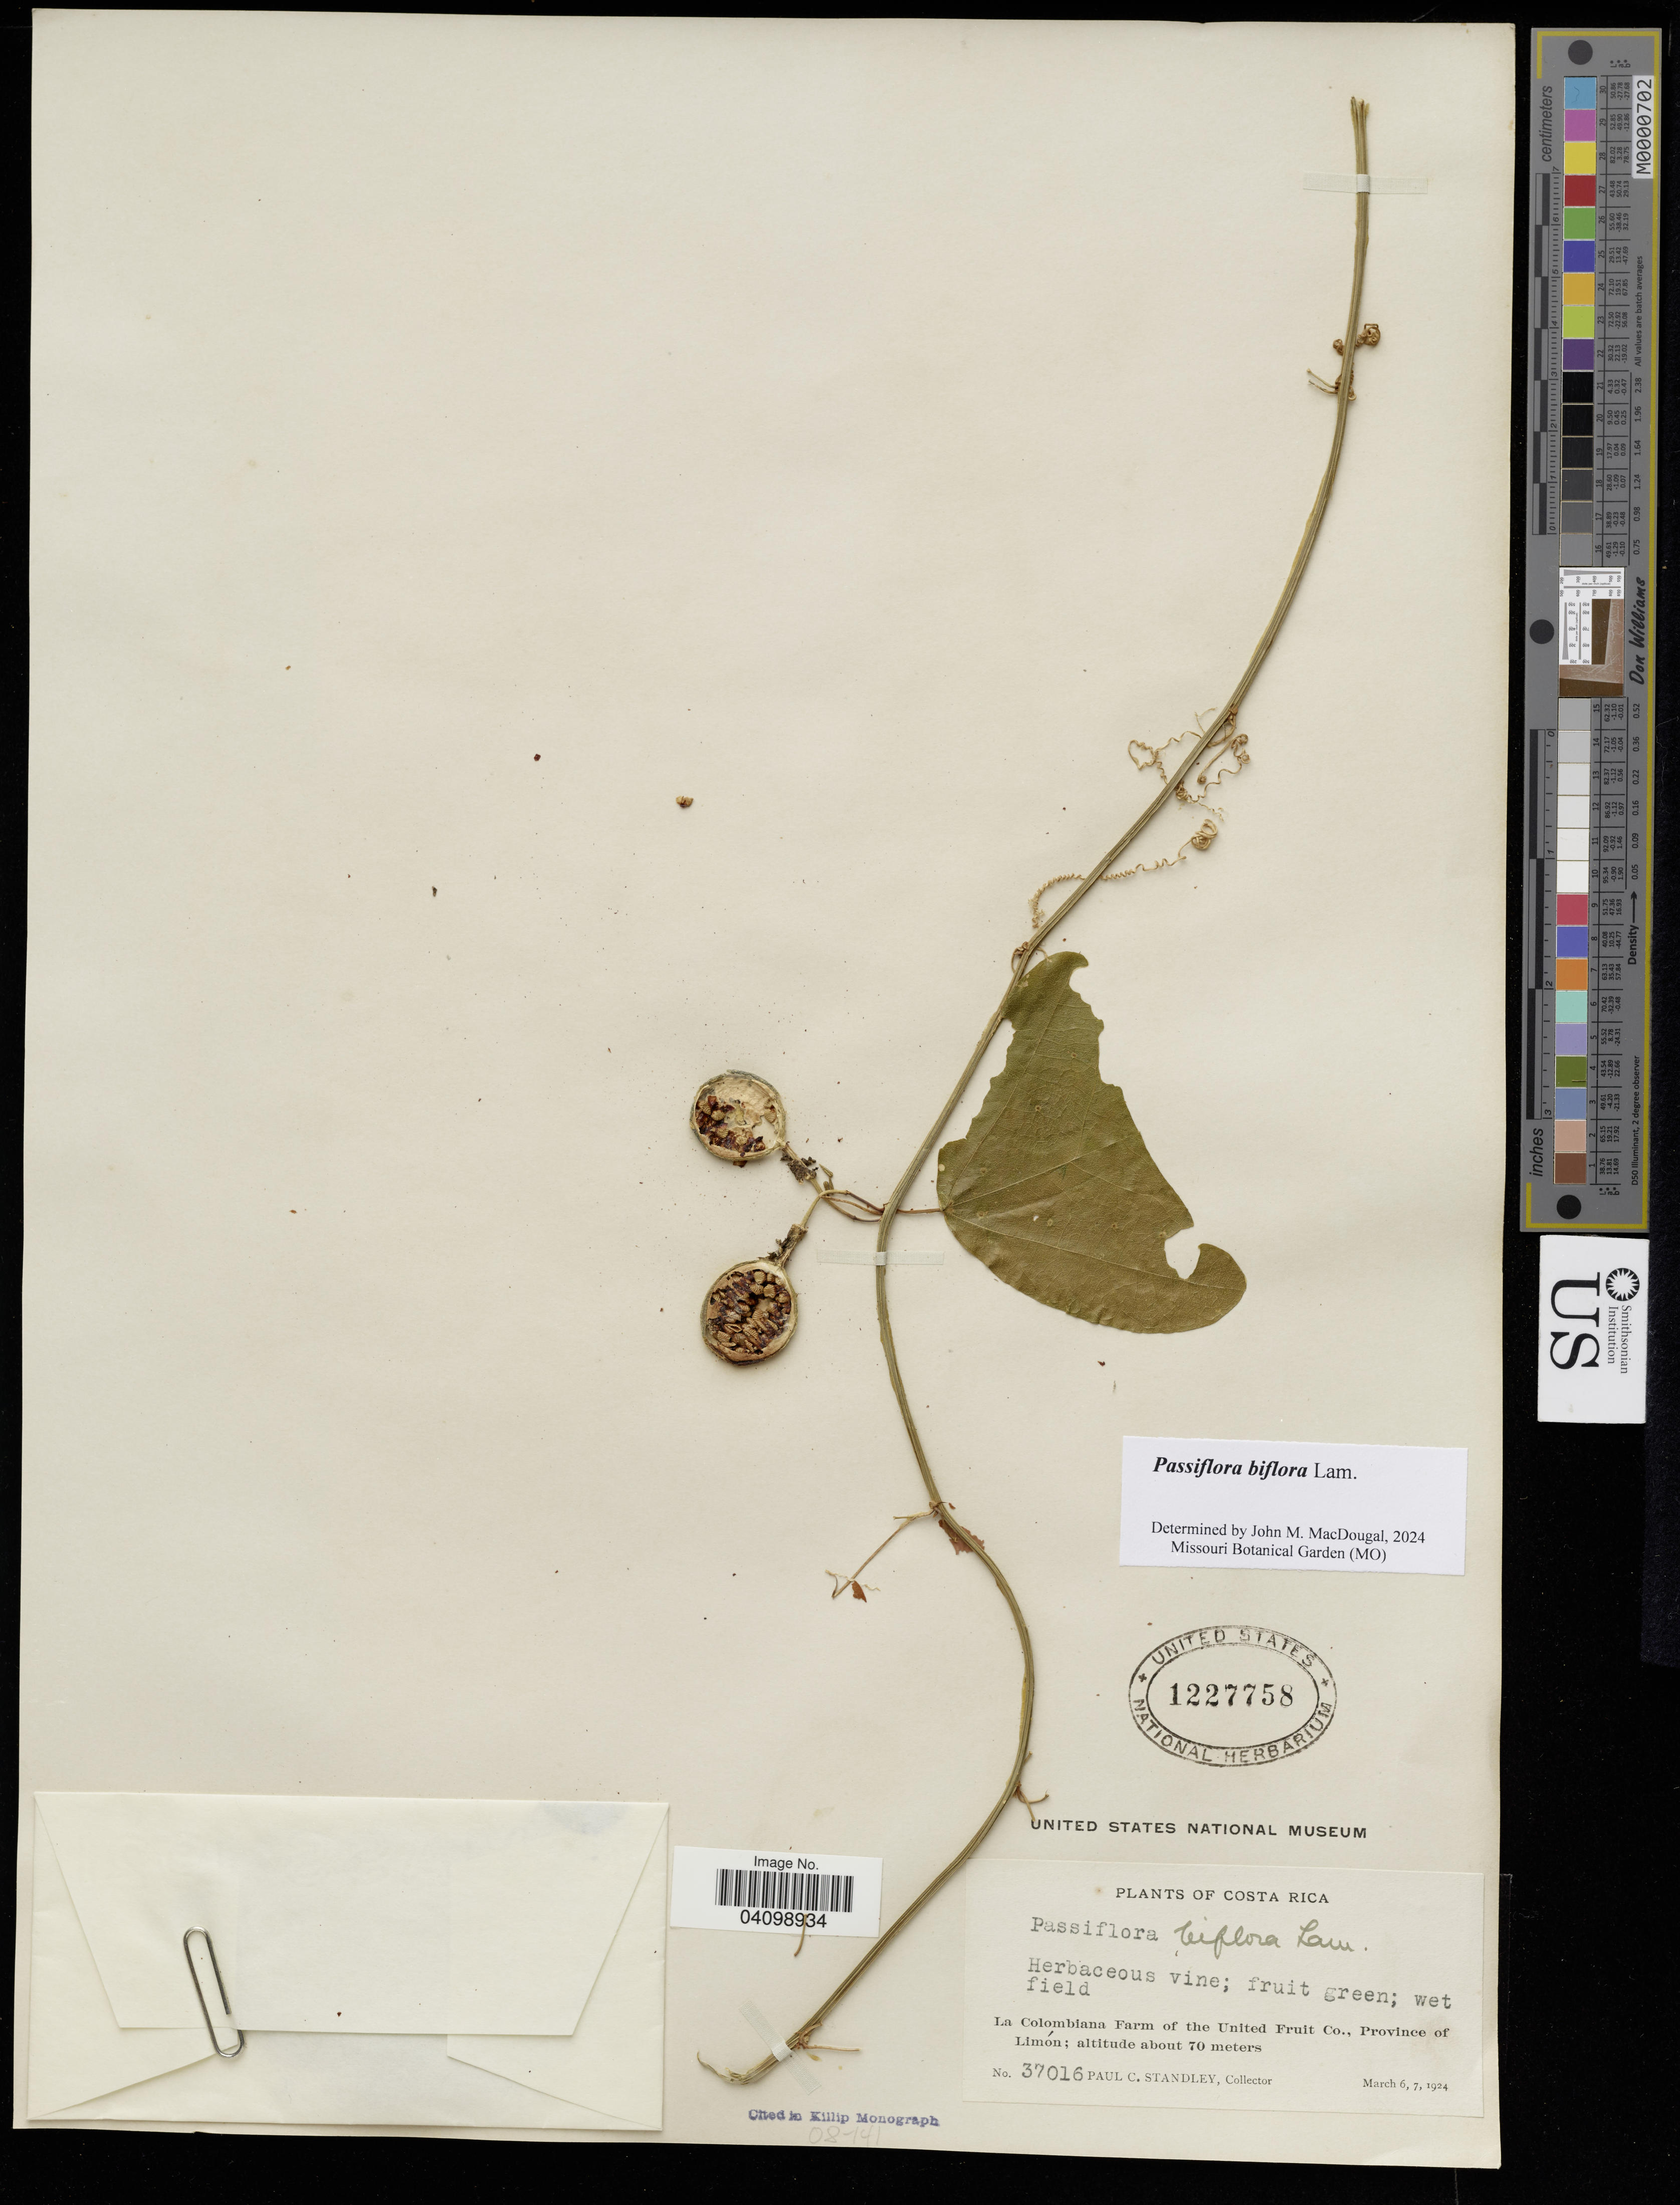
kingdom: Plantae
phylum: Tracheophyta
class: Magnoliopsida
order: Malpighiales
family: Passifloraceae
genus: Passiflora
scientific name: Passiflora biflora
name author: Lam.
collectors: P. C. Standley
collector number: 37016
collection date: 1924-03-06/1924-03-07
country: Costa Rica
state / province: Limón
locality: La Colombiana Farm of the United Fruit Co.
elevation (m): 70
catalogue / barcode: US 1227758